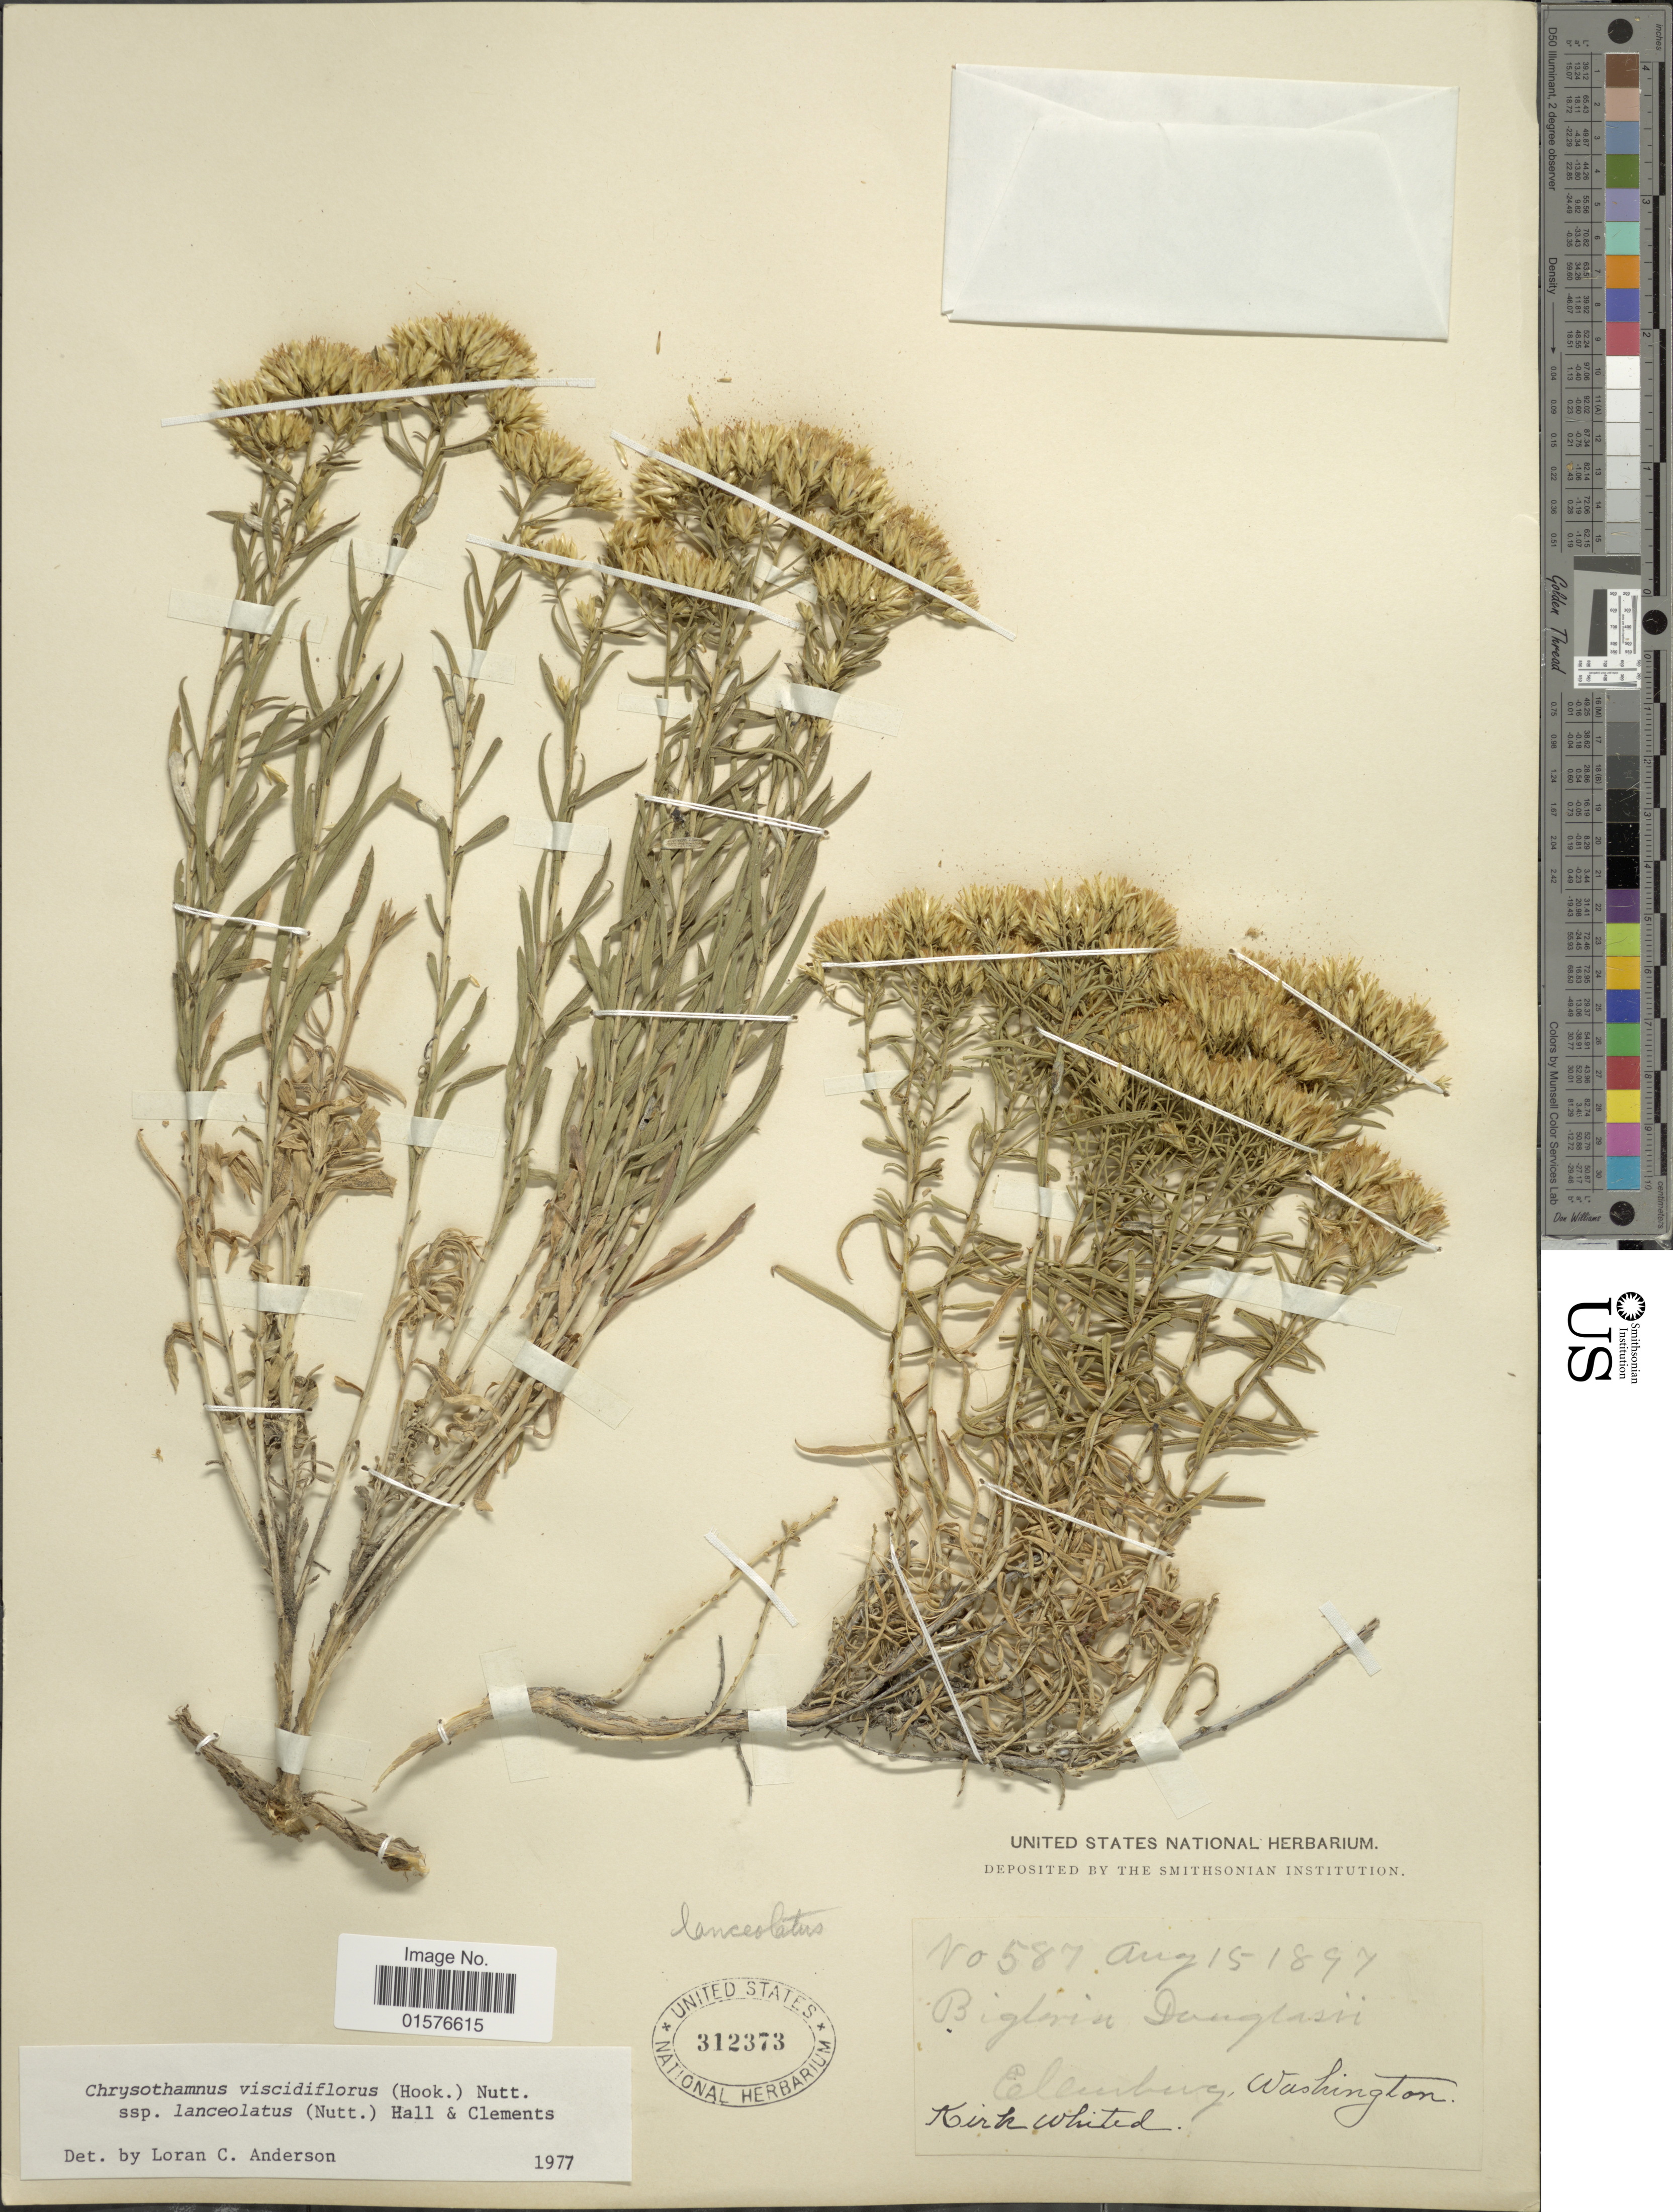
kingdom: Plantae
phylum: Tracheophyta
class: Magnoliopsida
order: Asterales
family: Asteraceae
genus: Chrysothamnus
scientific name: Chrysothamnus viscidiflorus subsp. lanceolatus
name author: (Nutt.) H.M. Hall & Clem.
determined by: Urbatsch, Lowell E., Curator (LSU), Louisiana State University (UNITED STATES)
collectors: K. Whited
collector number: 587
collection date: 1897-08-15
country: United States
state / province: Washington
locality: Ellenburg.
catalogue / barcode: US 312373